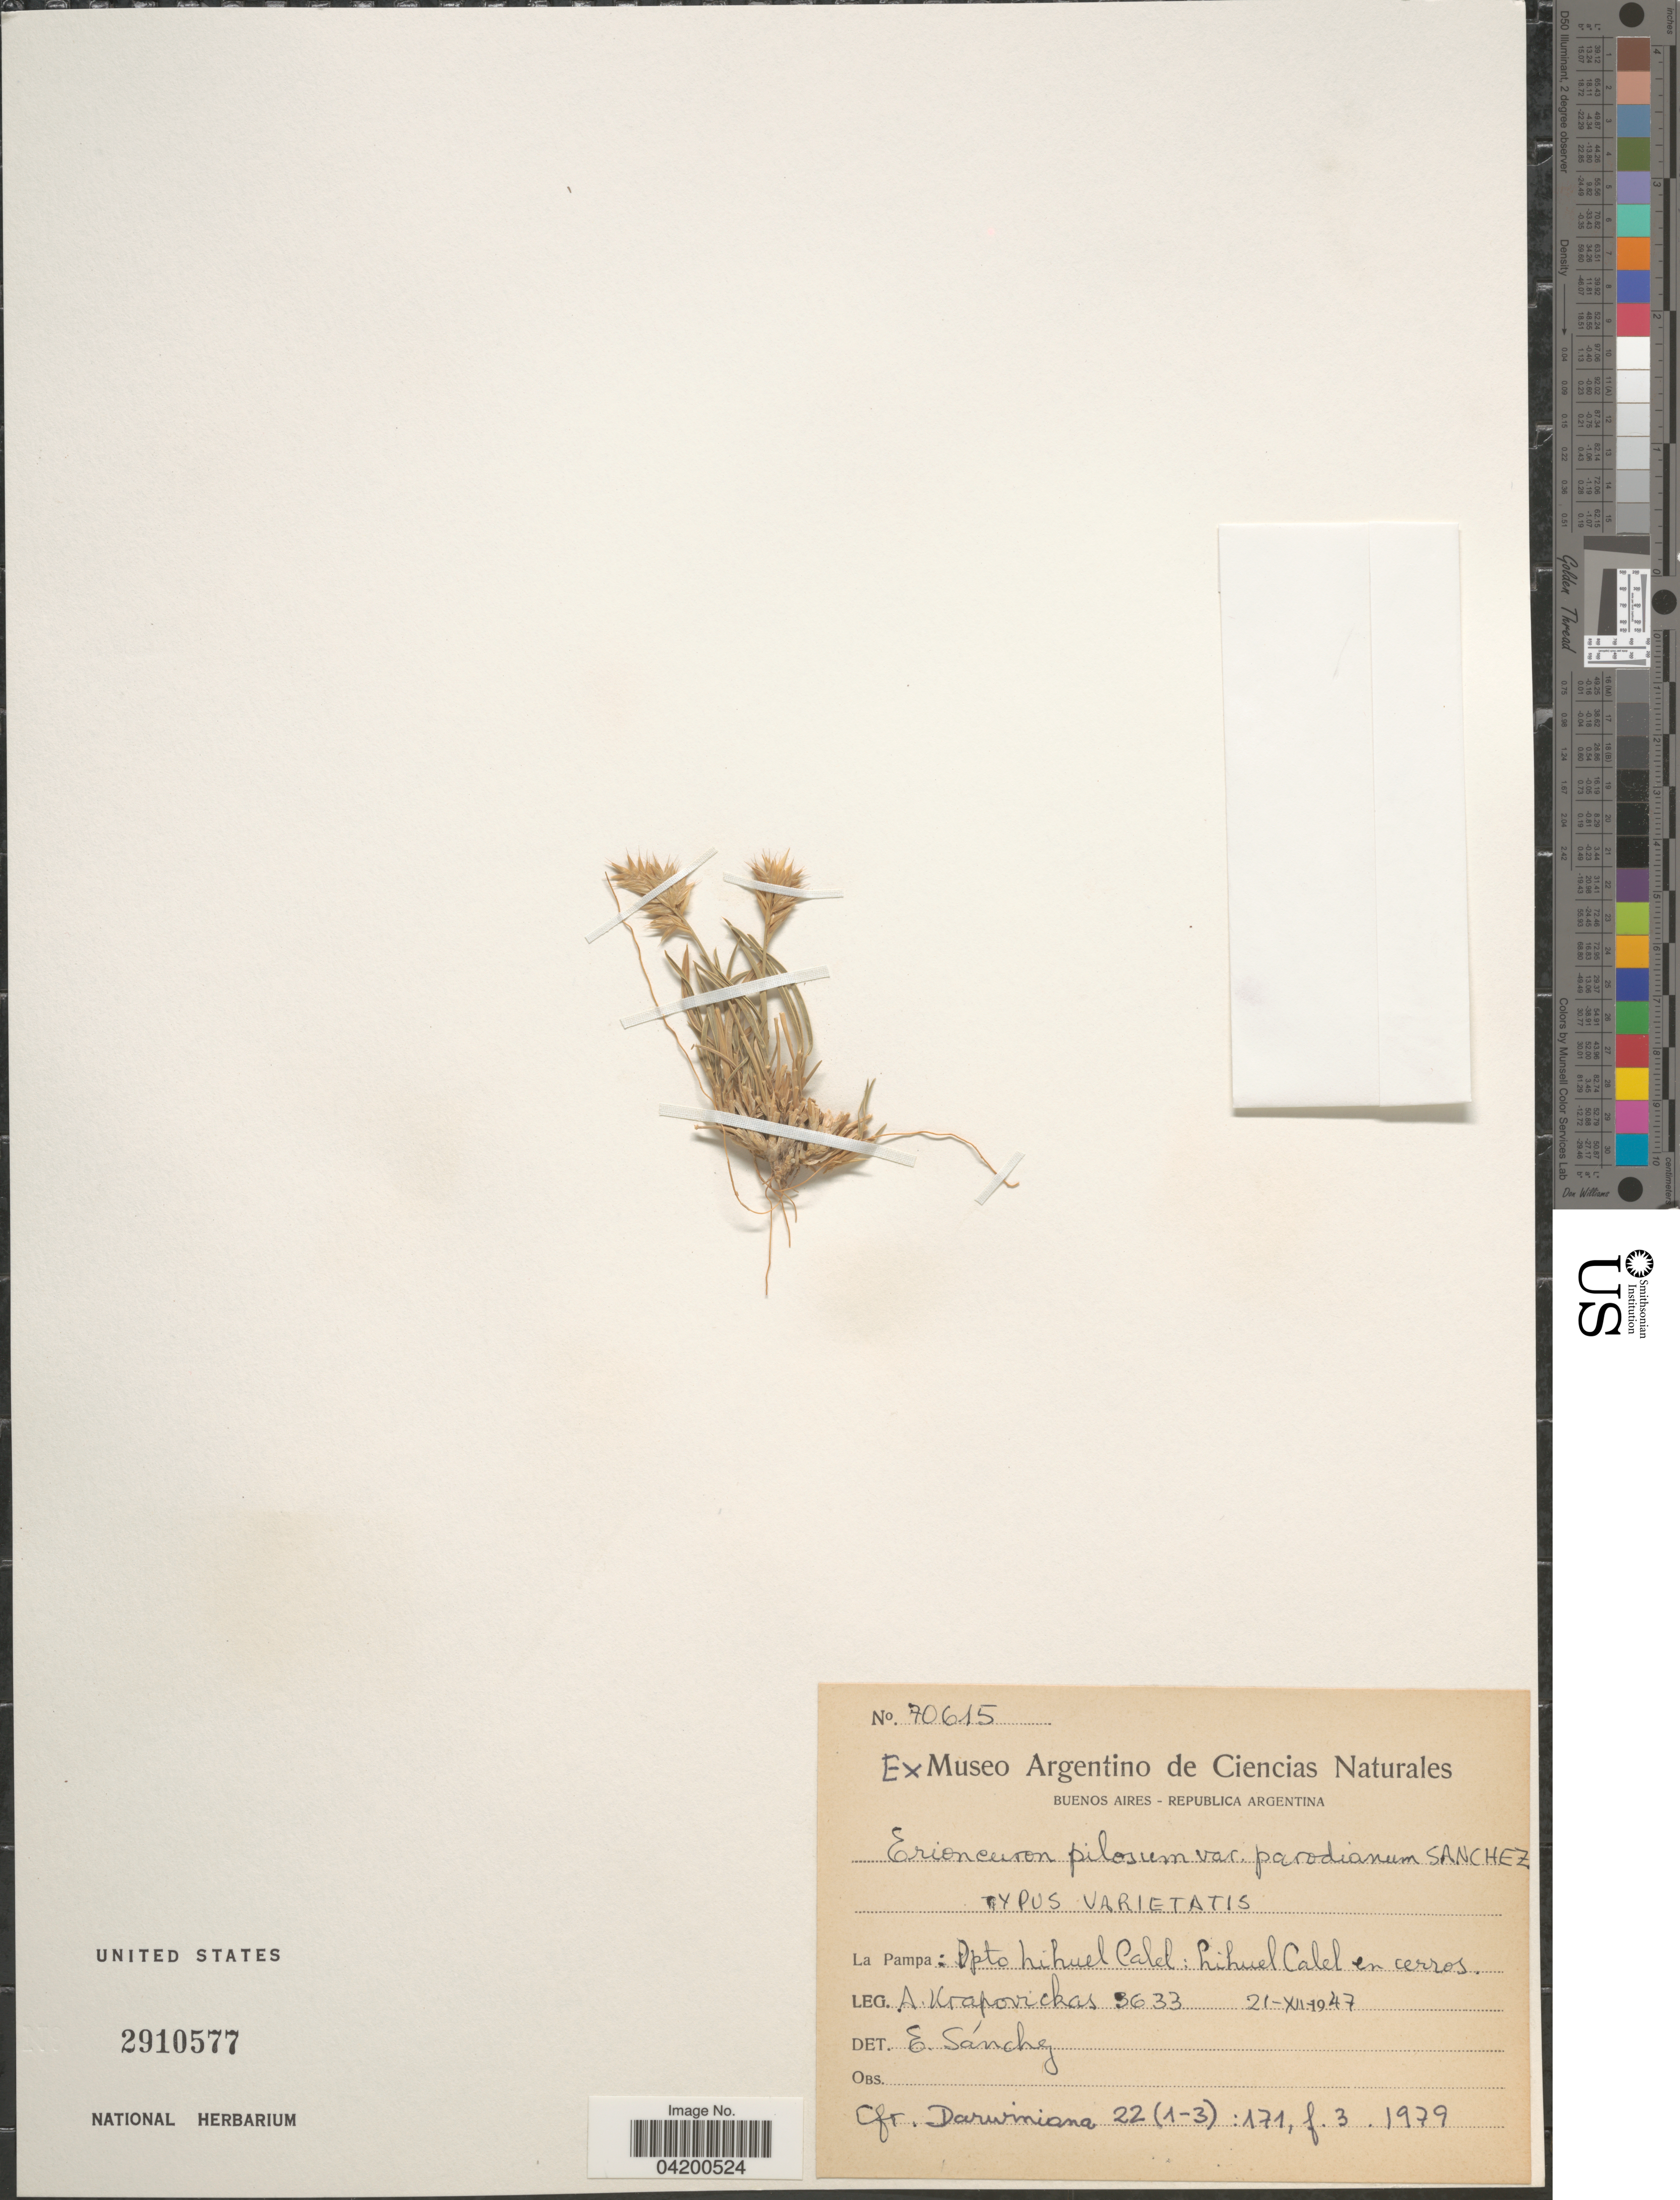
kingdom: Plantae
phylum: Tracheophyta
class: Liliopsida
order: Poales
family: Poaceae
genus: Erioneuron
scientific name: Erioneuron pilosum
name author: (Buckley) Nash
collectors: A. Krapovickas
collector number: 3633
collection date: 1947-12-21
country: Argentina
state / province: La Pampa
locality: Dpto Lihuel Calel: Lihuel Calel en cerros.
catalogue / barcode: US 2910577